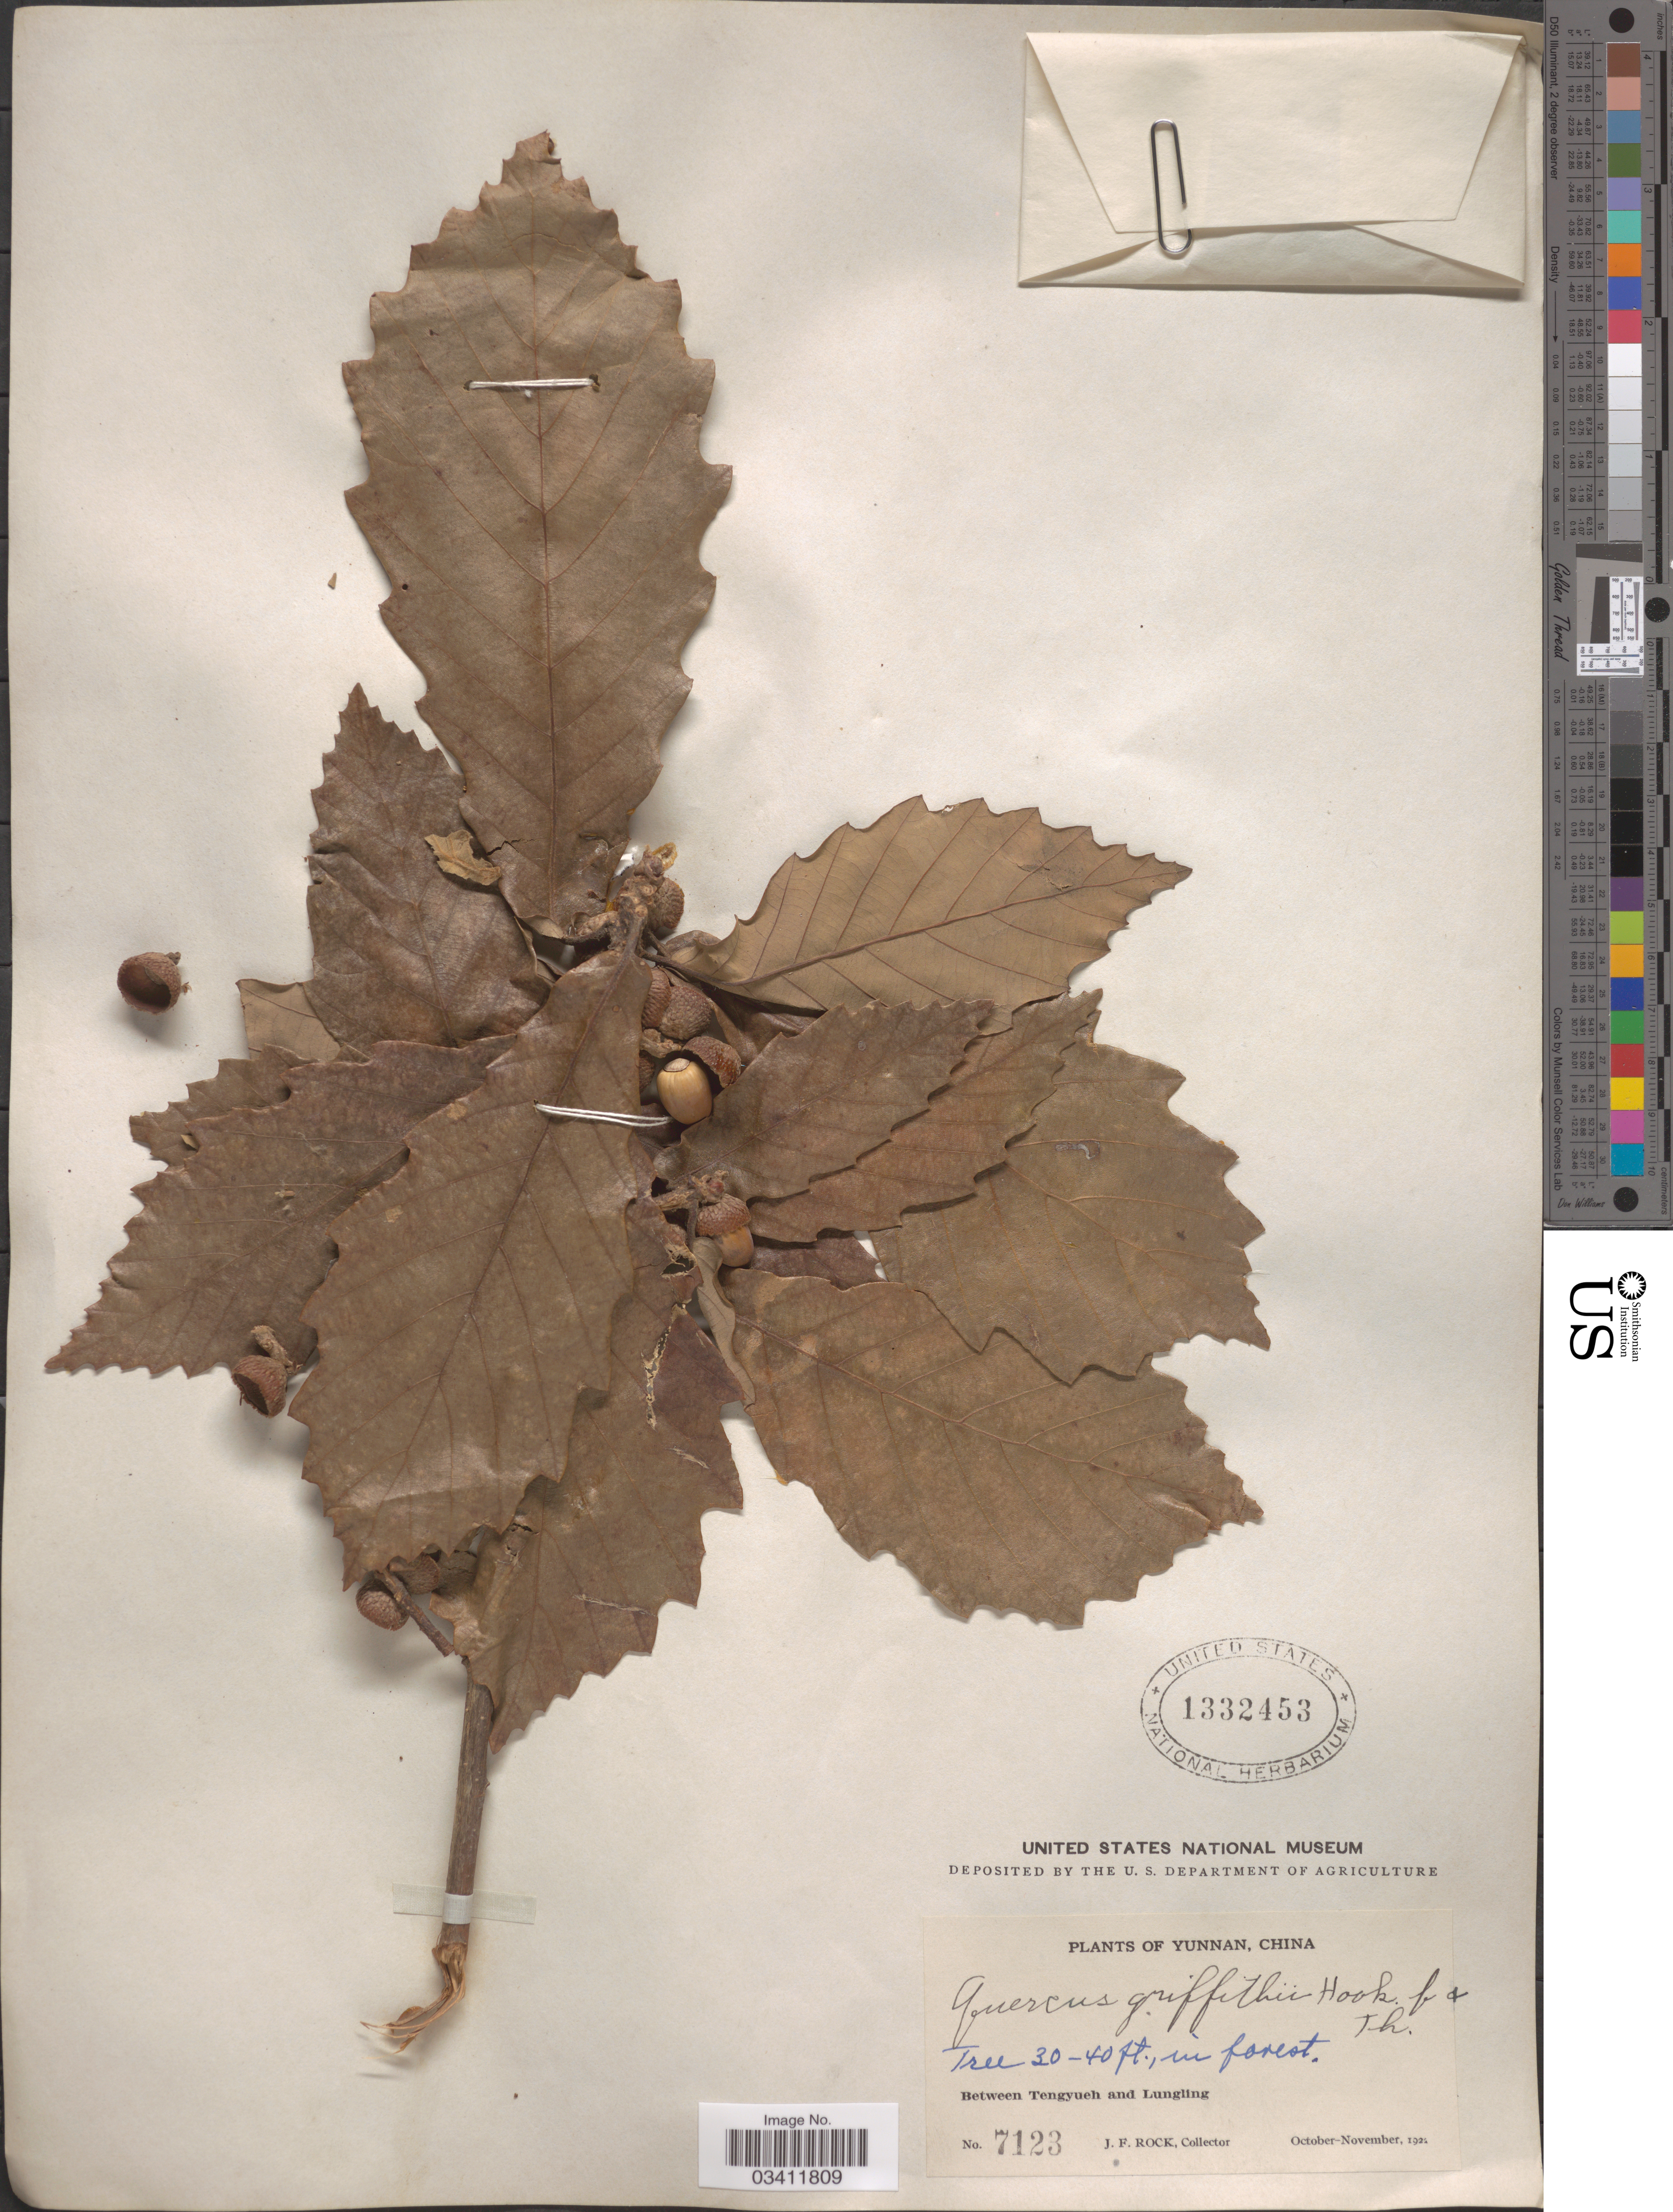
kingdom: Plantae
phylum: Tracheophyta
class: Magnoliopsida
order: Fagales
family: Fagaceae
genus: Quercus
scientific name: Quercus griffithii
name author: Hook. f. & Thomson ex Miq.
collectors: J. Rock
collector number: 7123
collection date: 1922-10/1922-11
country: China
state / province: Yunnan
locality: Between Tengyueh and Lungling.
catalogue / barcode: US 1332453